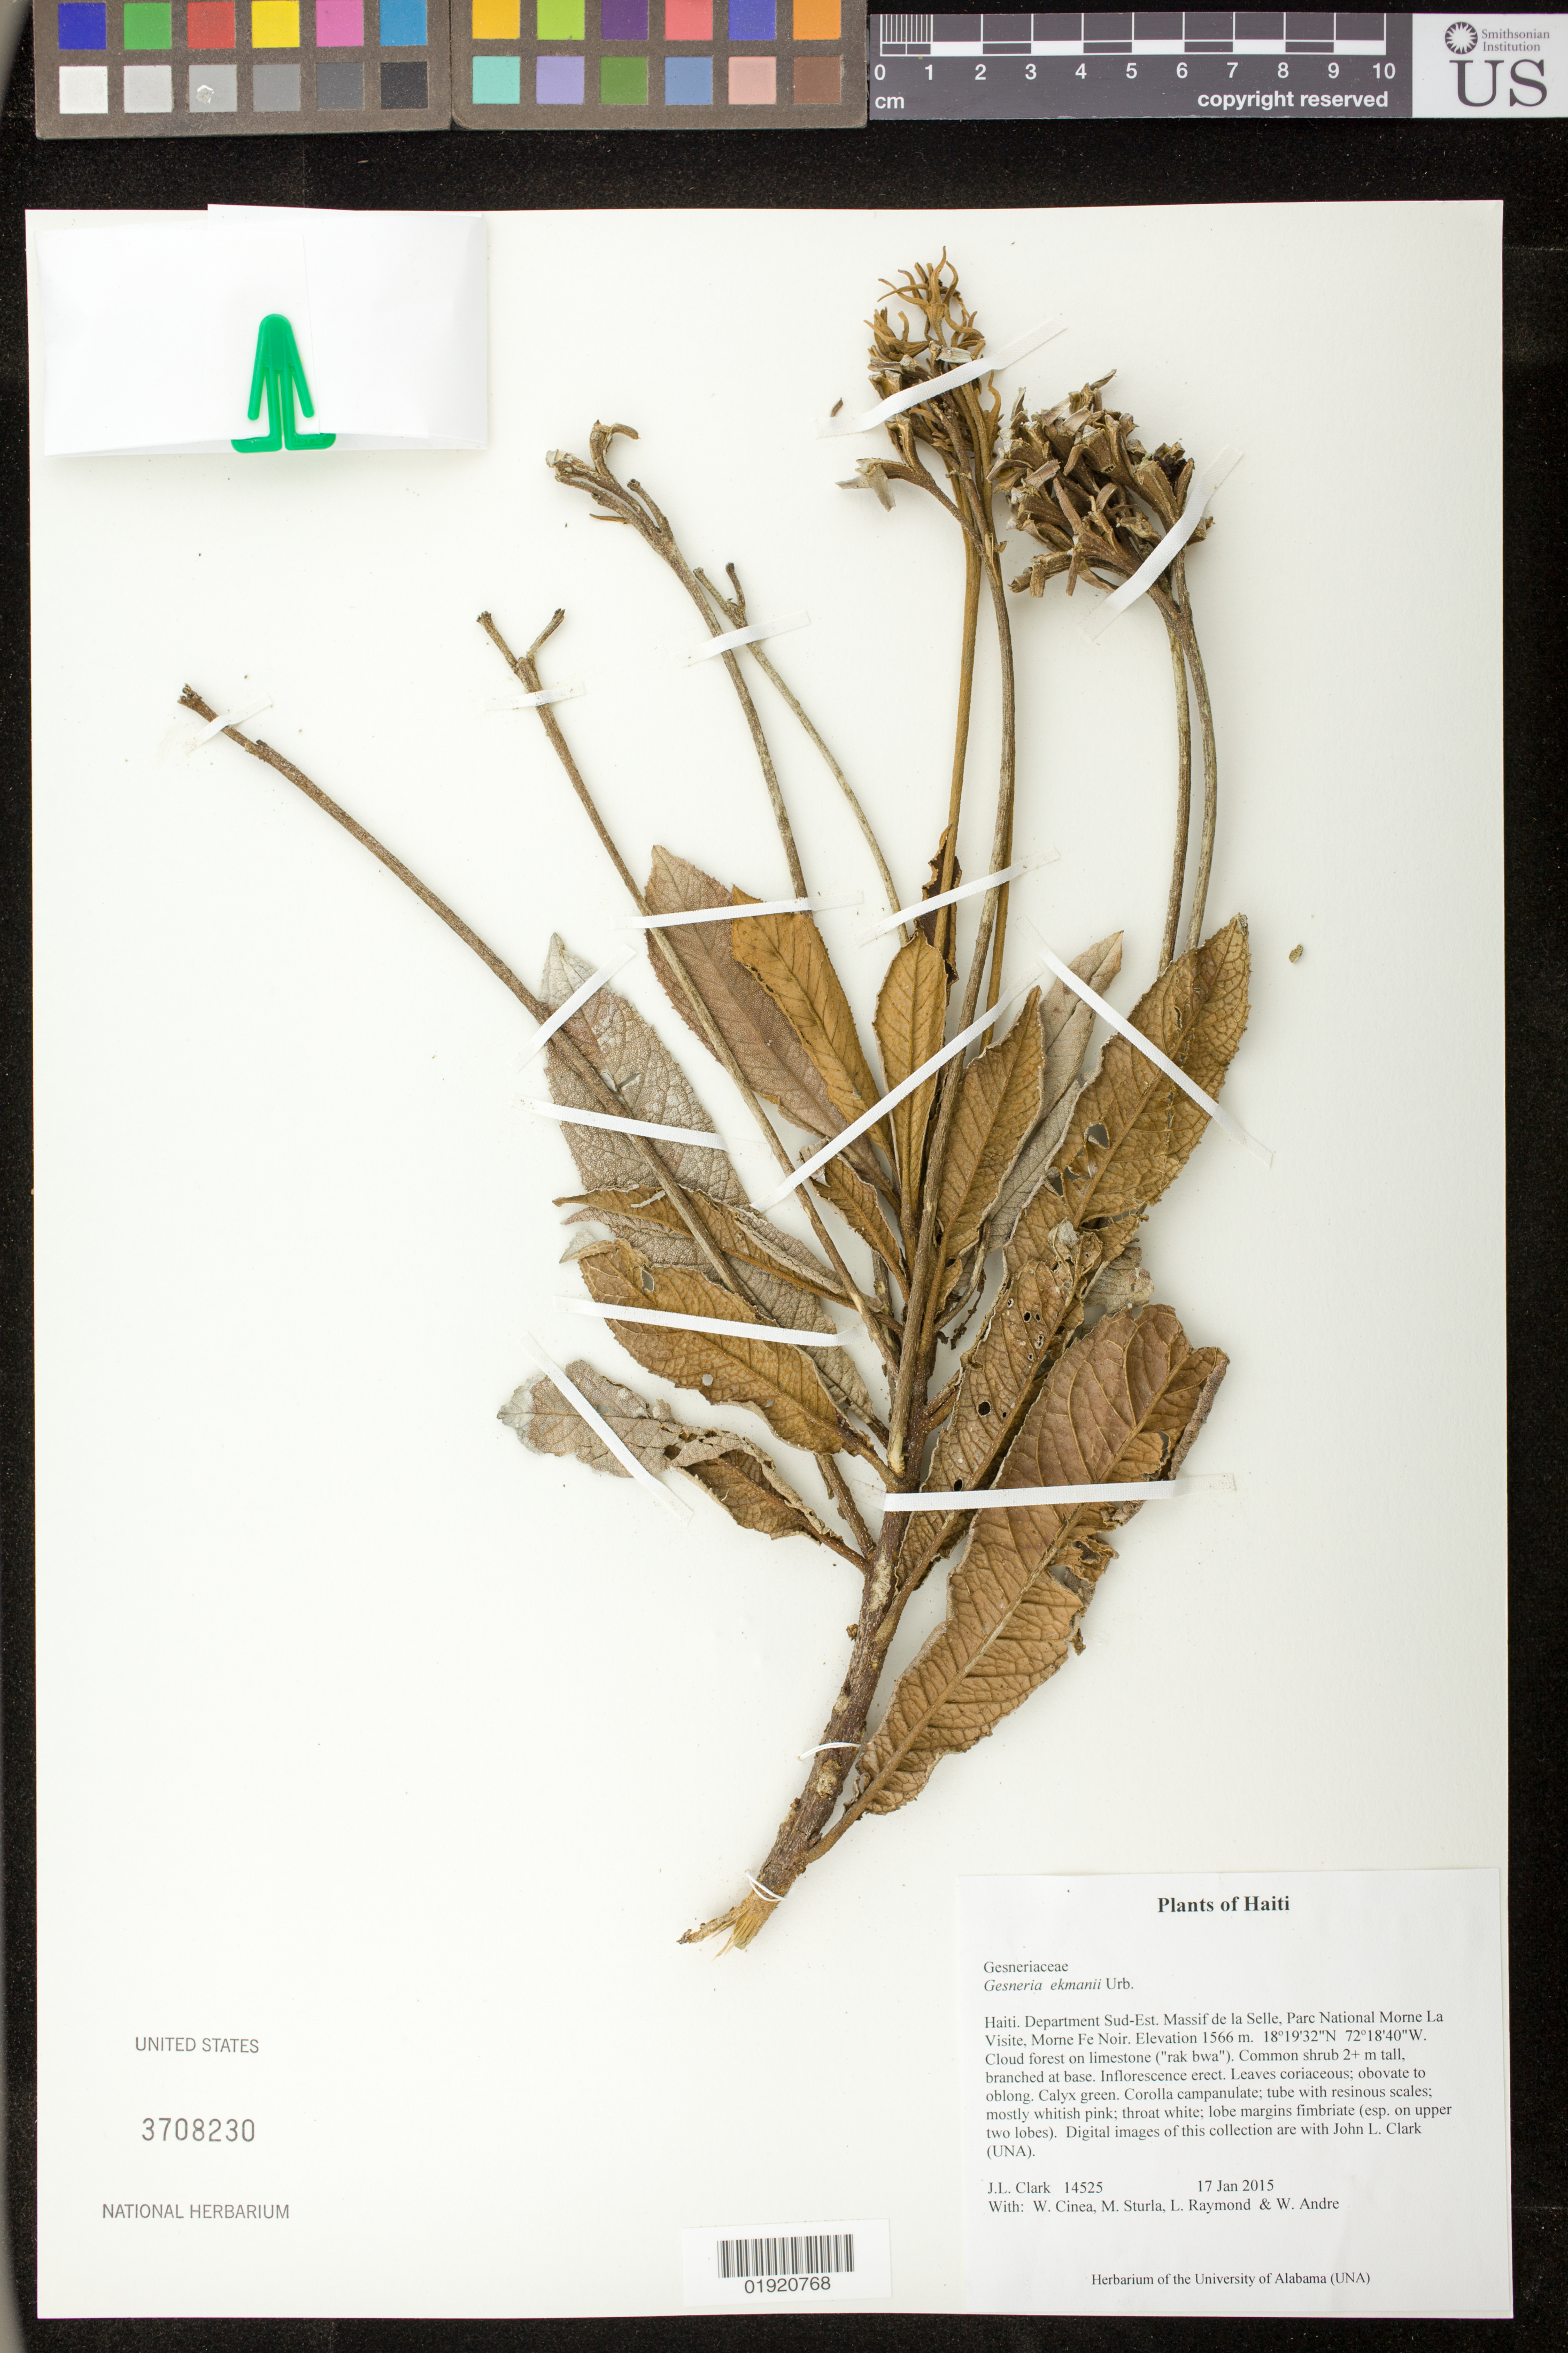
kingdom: Plantae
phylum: Tracheophyta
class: Magnoliopsida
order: Lamiales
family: Gesneriaceae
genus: Gesneria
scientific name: Gesneria ekmanii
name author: Urb.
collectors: J. L. Clark, W. Cinea, M. Sturla, L. Raymond & W. Andre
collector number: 14525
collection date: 2015-01-17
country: Haiti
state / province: Sud-Est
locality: Haiti. Department Sud-Est. Massif de la Selle, Parc National Morne La Visite, Morne Fe Noir.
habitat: Cloud forest on limestone.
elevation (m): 1566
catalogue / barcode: US 3708230